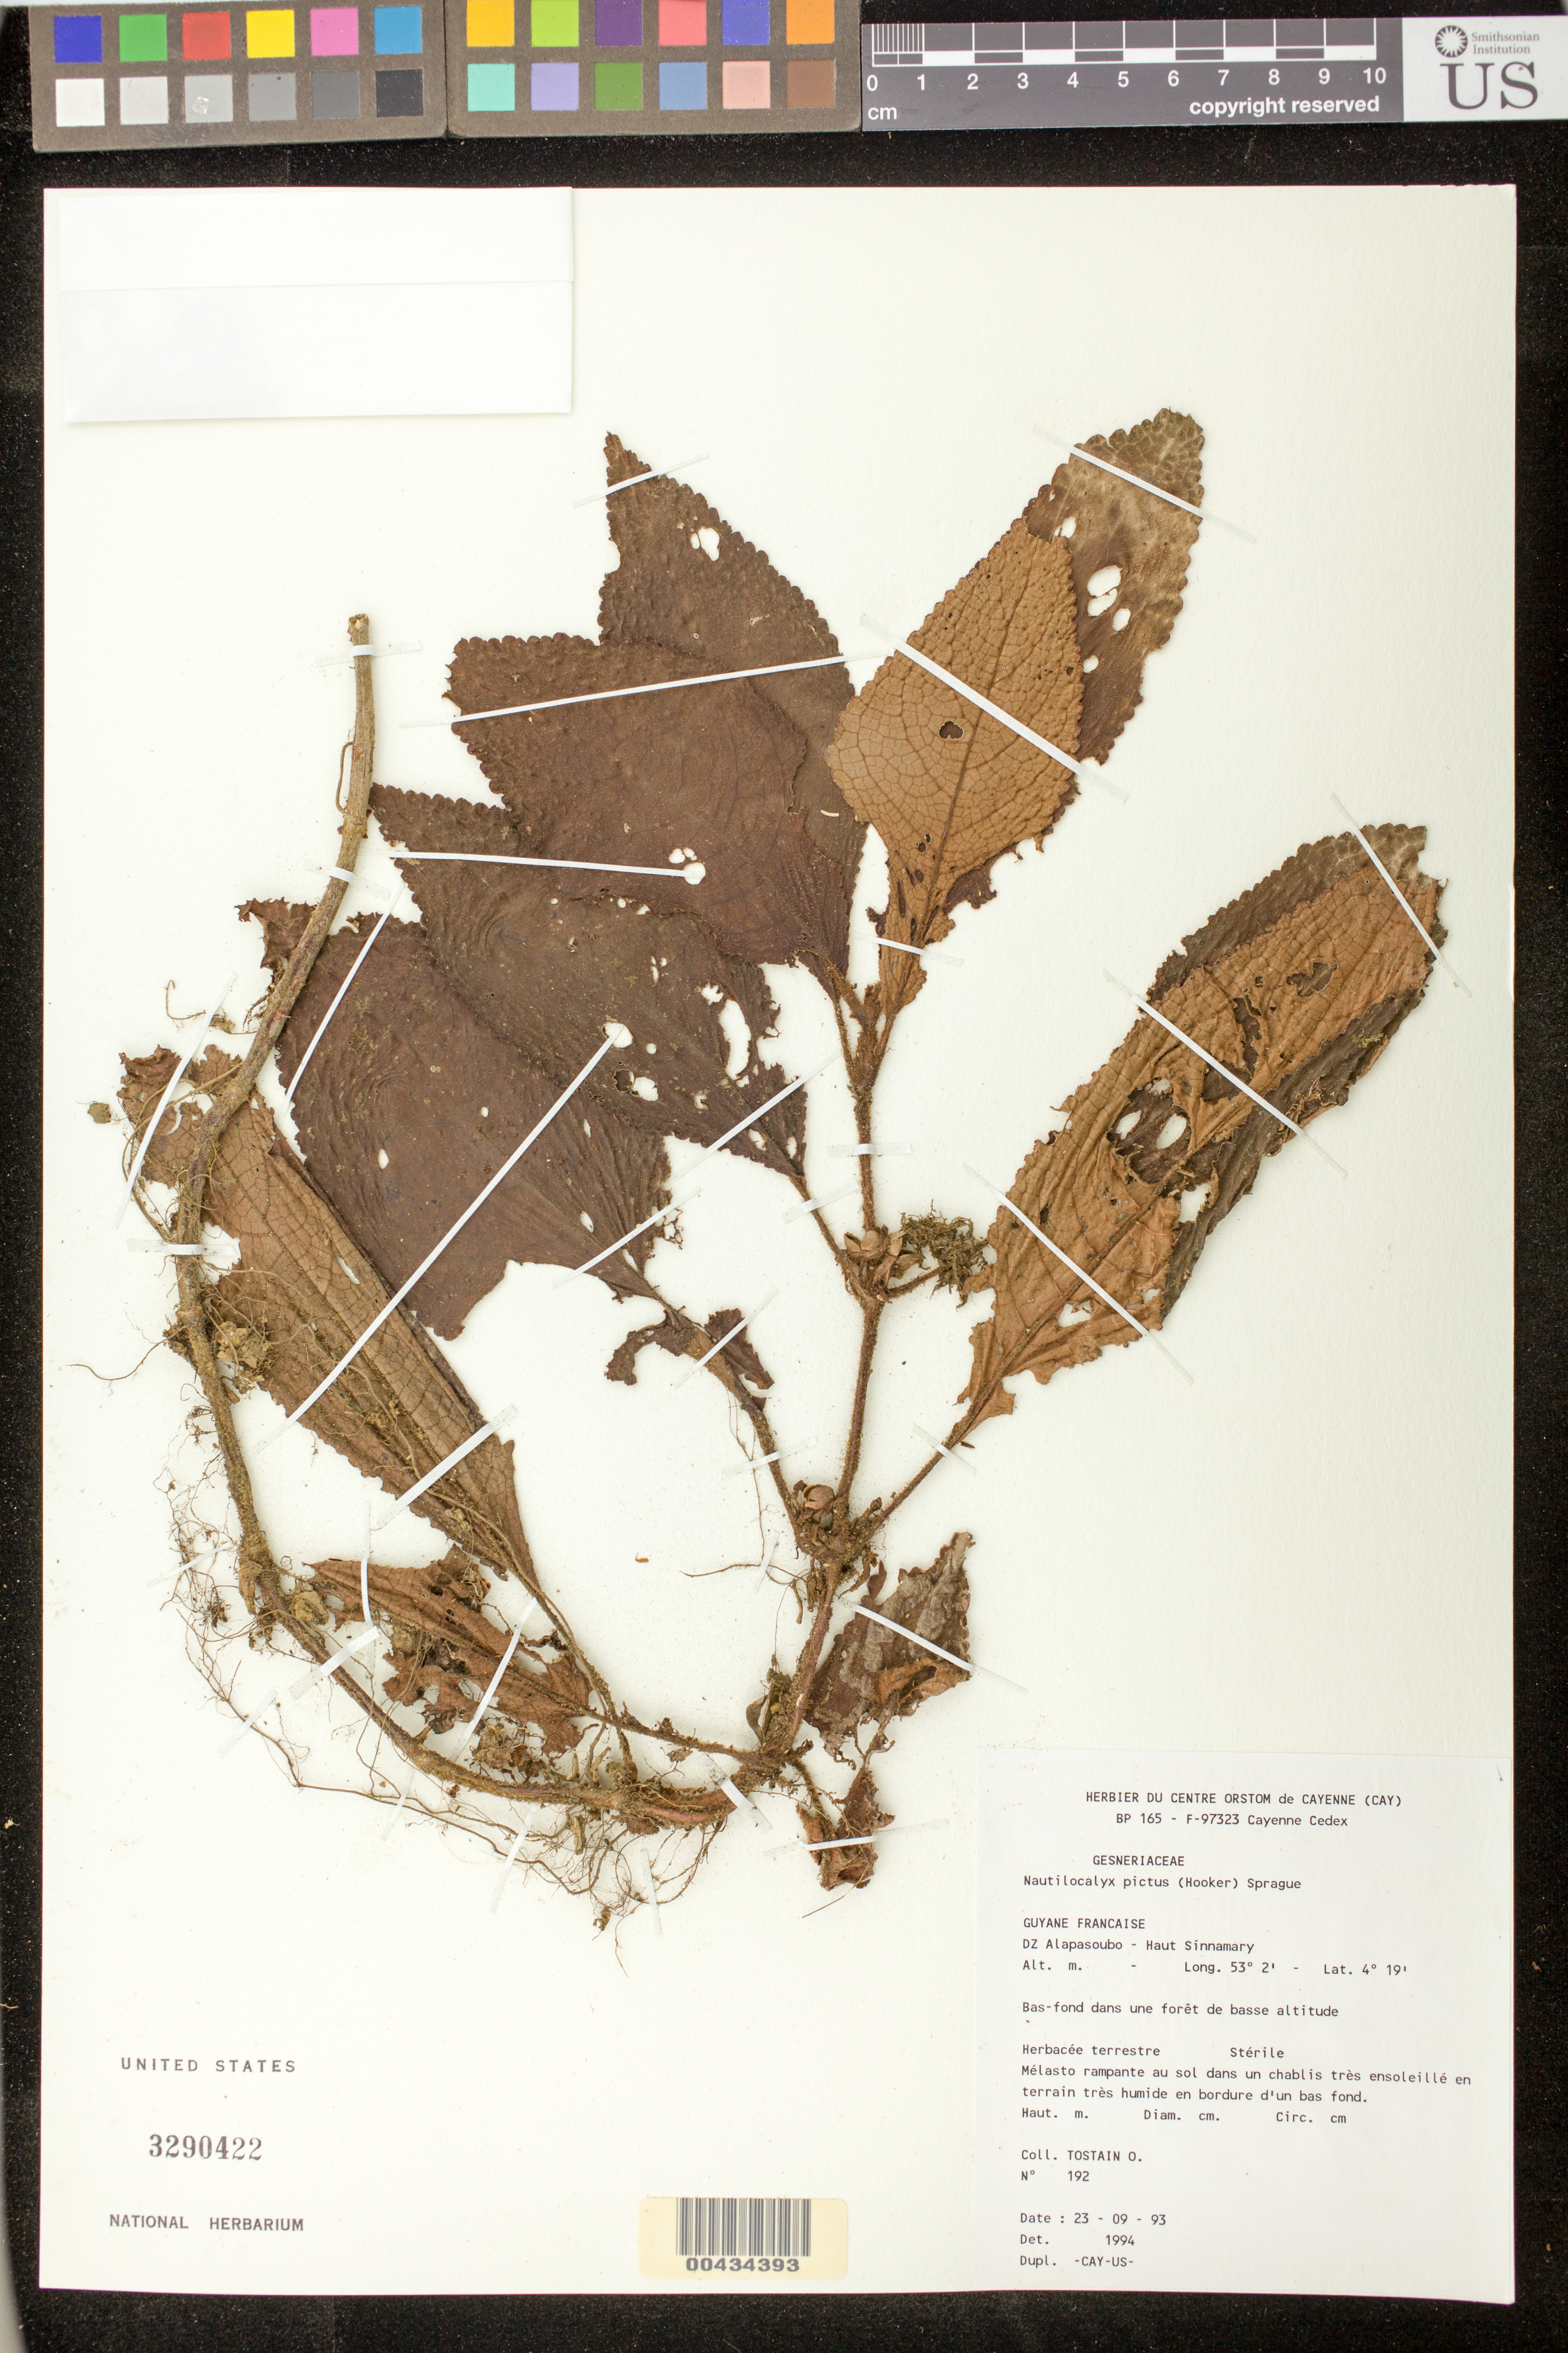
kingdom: Plantae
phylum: Tracheophyta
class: Magnoliopsida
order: Lamiales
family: Gesneriaceae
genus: Nautilocalyx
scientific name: Nautilocalyx pictus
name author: (Hook.) Sprague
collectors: O. Tostain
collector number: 192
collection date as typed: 23 Sep 1993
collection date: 1993-09-23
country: French Guiana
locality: DZ Alapasoubo - Haut Sinnamary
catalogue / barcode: US 3290422